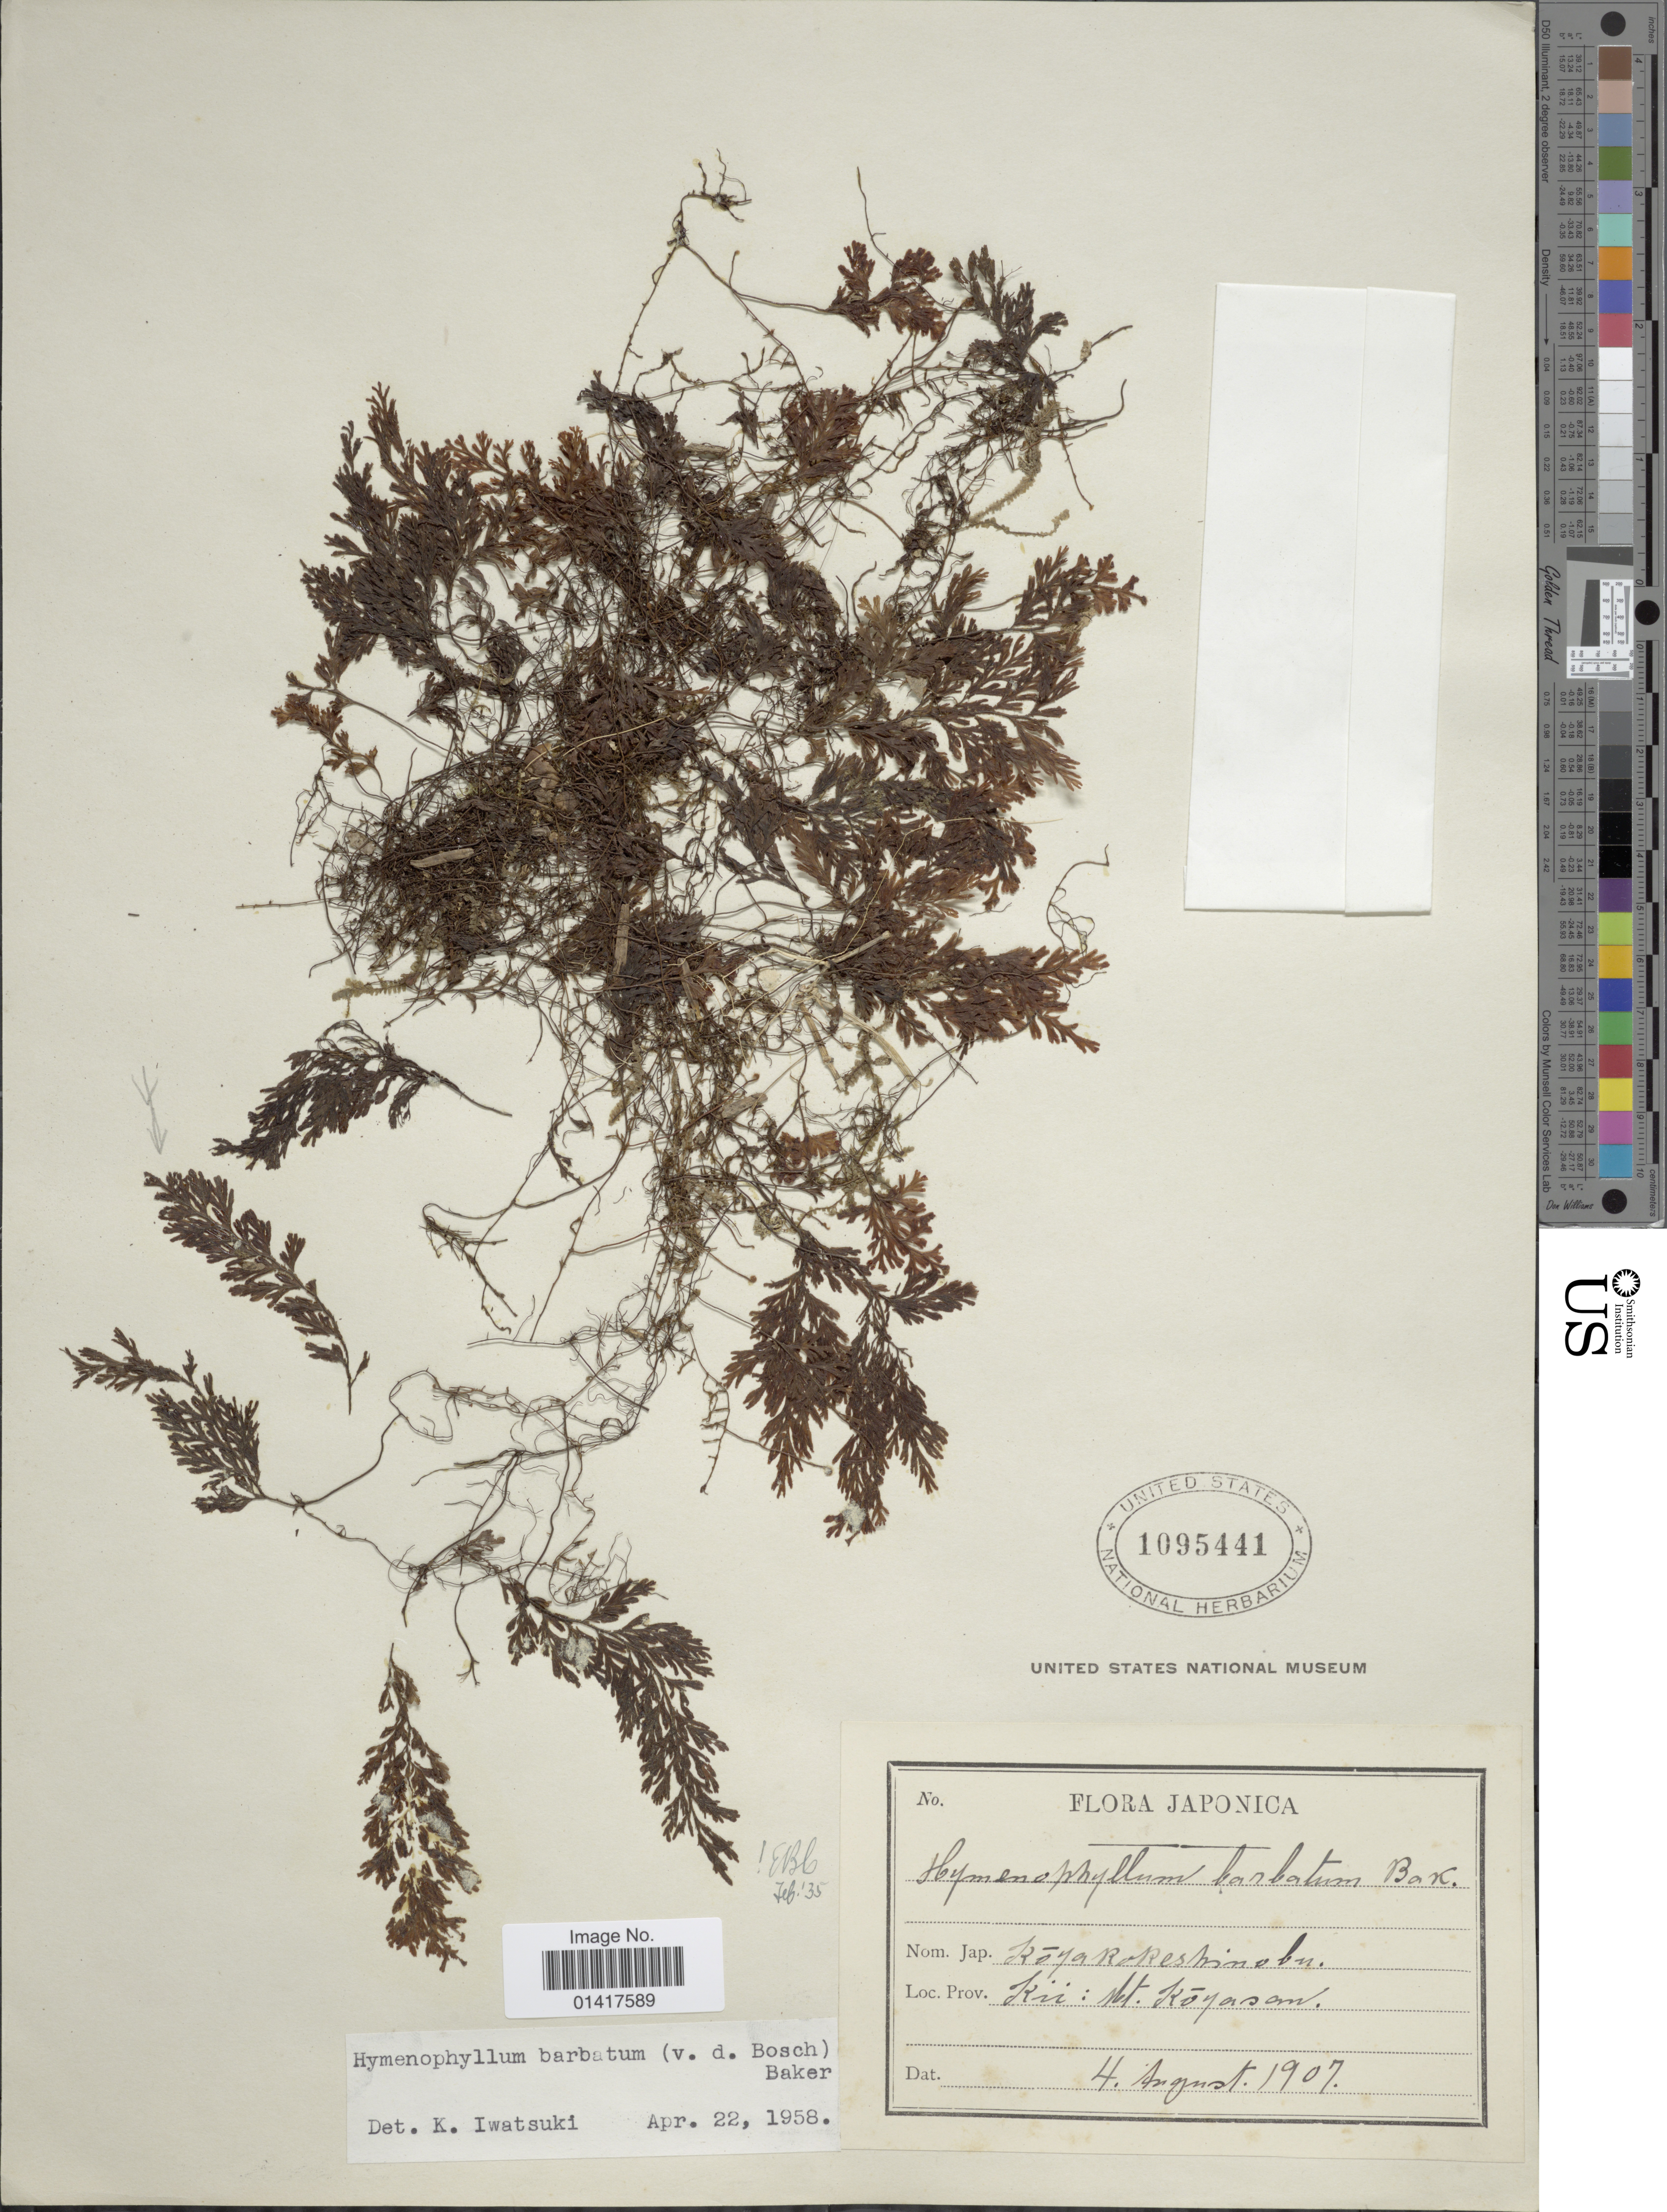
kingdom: Plantae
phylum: Tracheophyta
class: Polypodiopsida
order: Hymenophyllales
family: Hymenophyllaceae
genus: Hymenophyllum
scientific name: Hymenophyllum barbatum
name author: (Bosch) Baker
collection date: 1907-08-04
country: Japan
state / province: Wakayama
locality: Kii: Mt. Koyasan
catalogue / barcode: US 1095441